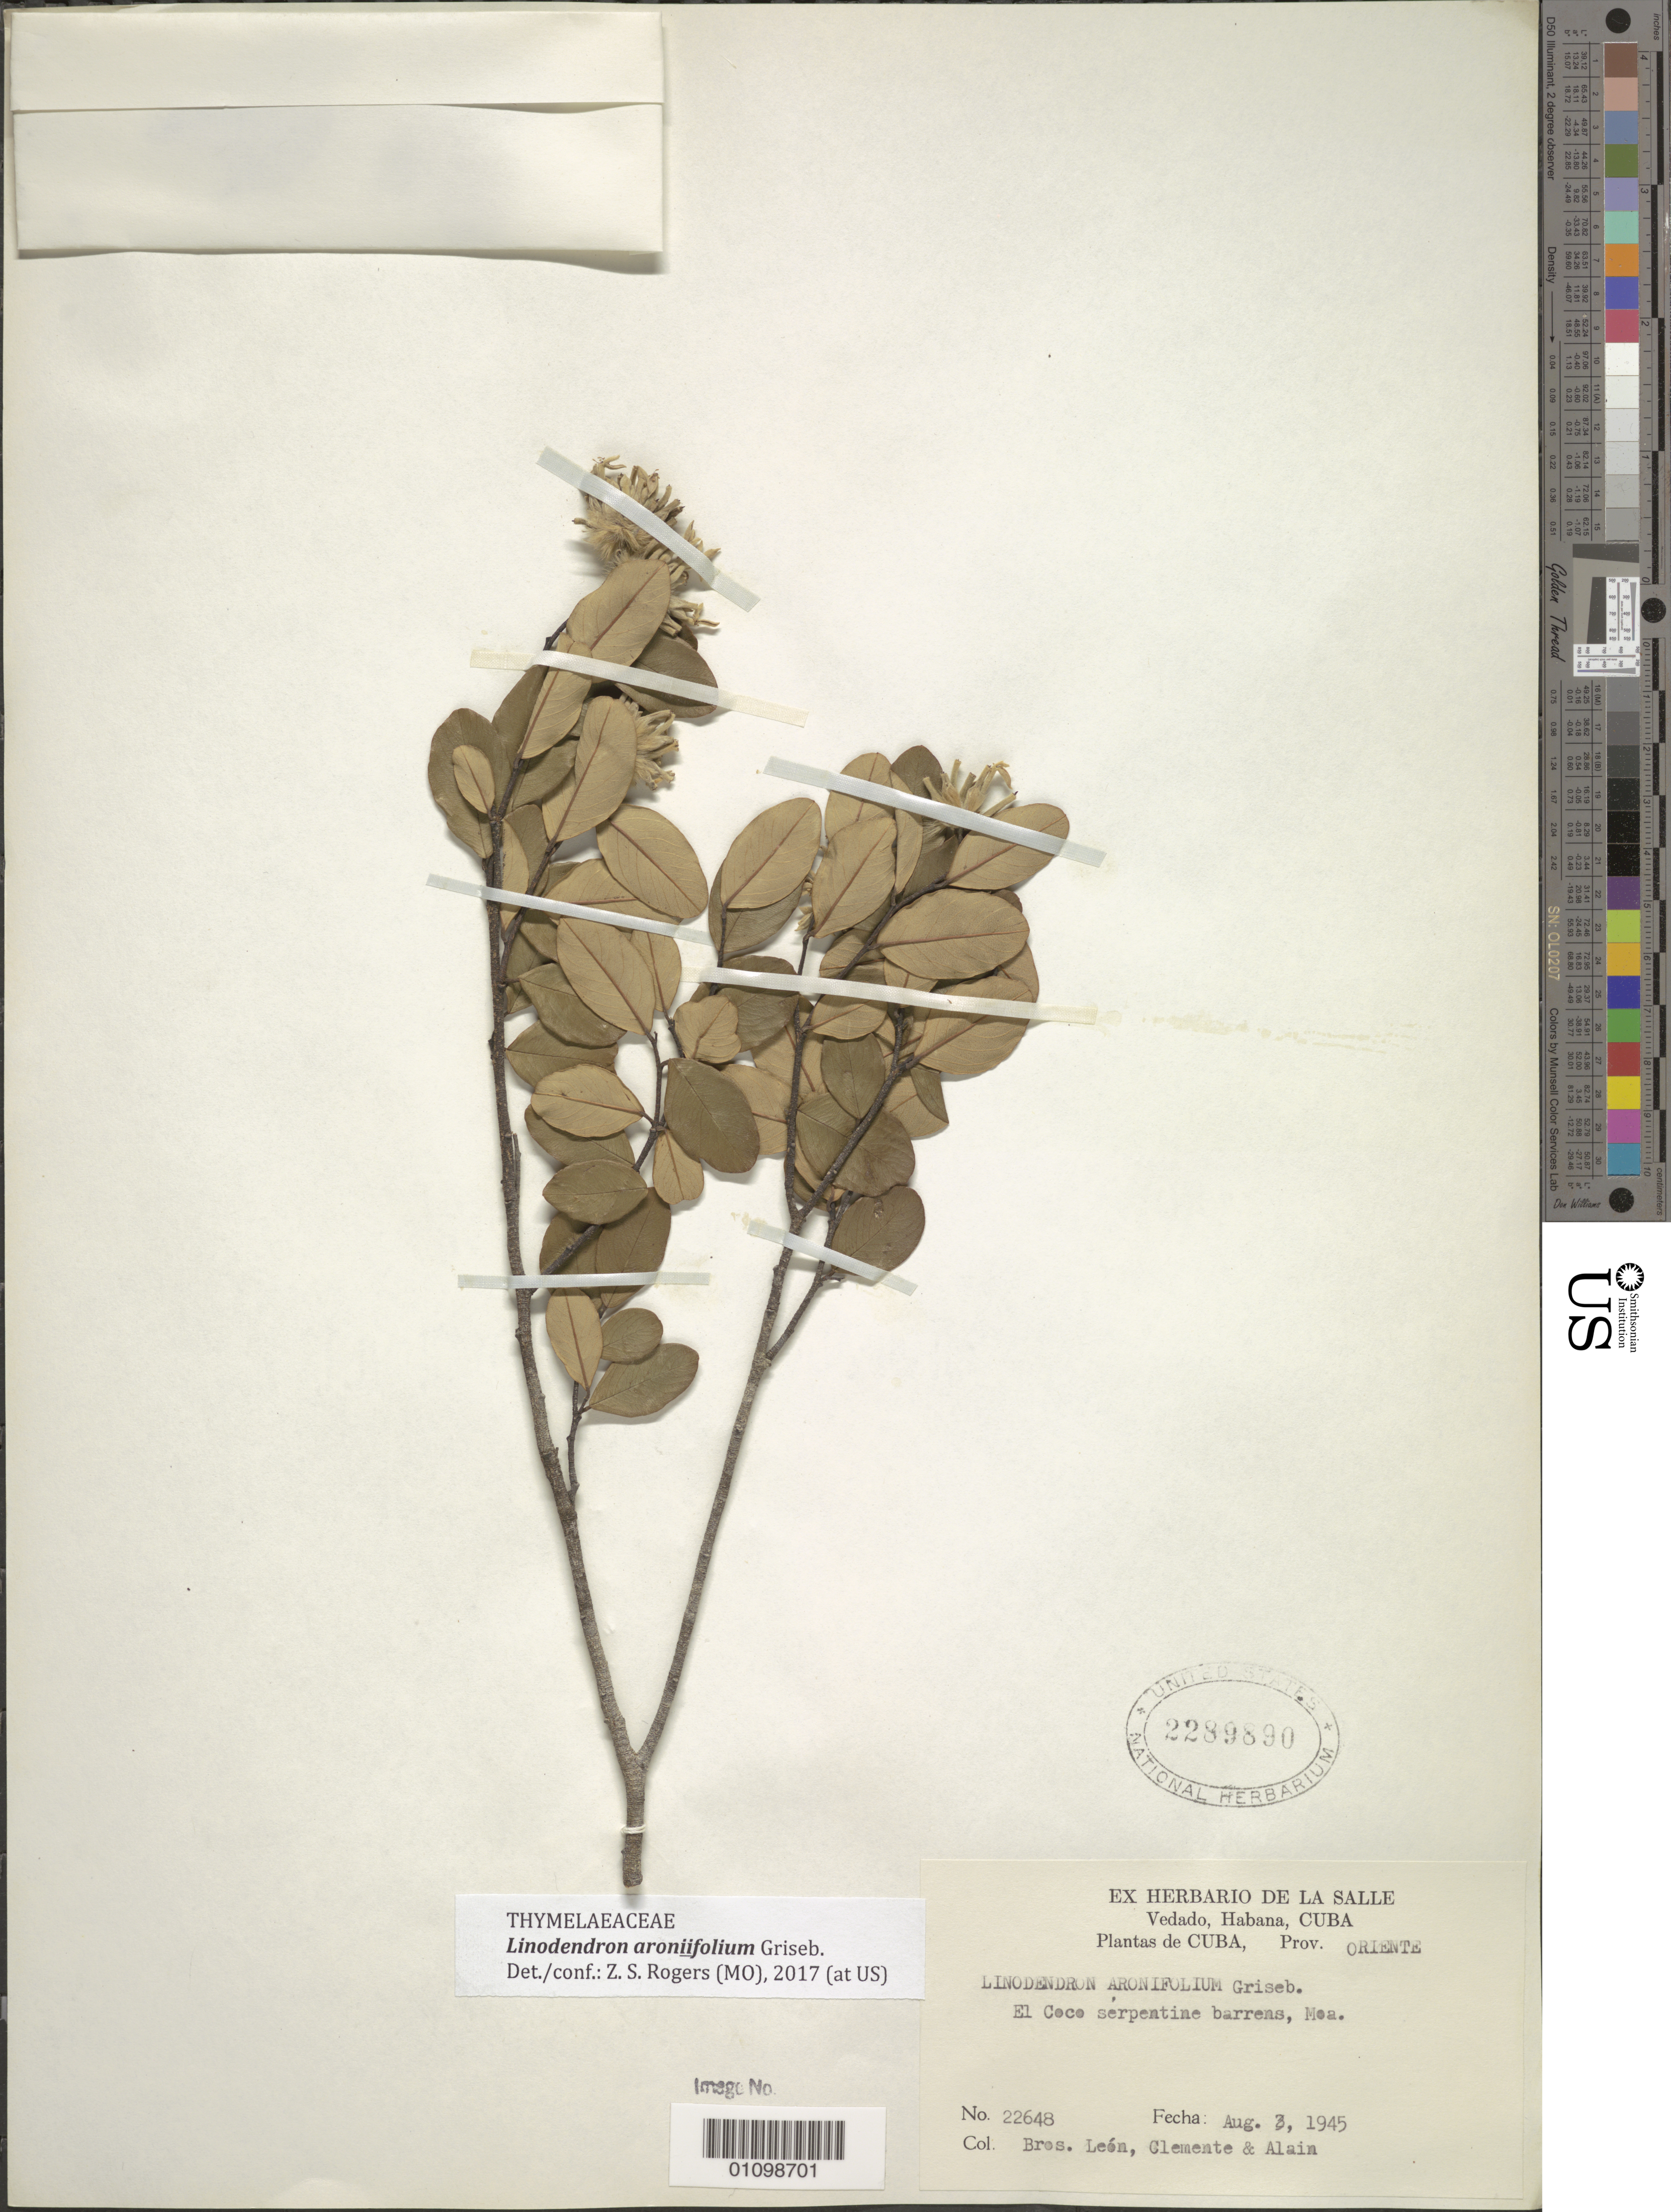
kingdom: Plantae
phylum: Tracheophyta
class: Magnoliopsida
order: Malvales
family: Thymelaeaceae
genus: Linodendron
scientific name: Linodendron aroniifolium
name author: Griseb.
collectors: Bro. León, Bro. Clemente & A. H. Liogier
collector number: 22648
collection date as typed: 03 Aug 1945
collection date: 1945-08-03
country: Cuba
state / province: Holguín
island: Cuba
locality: Vadado, Habana El Cece serpentine barrens, Moa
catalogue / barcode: US 2289890